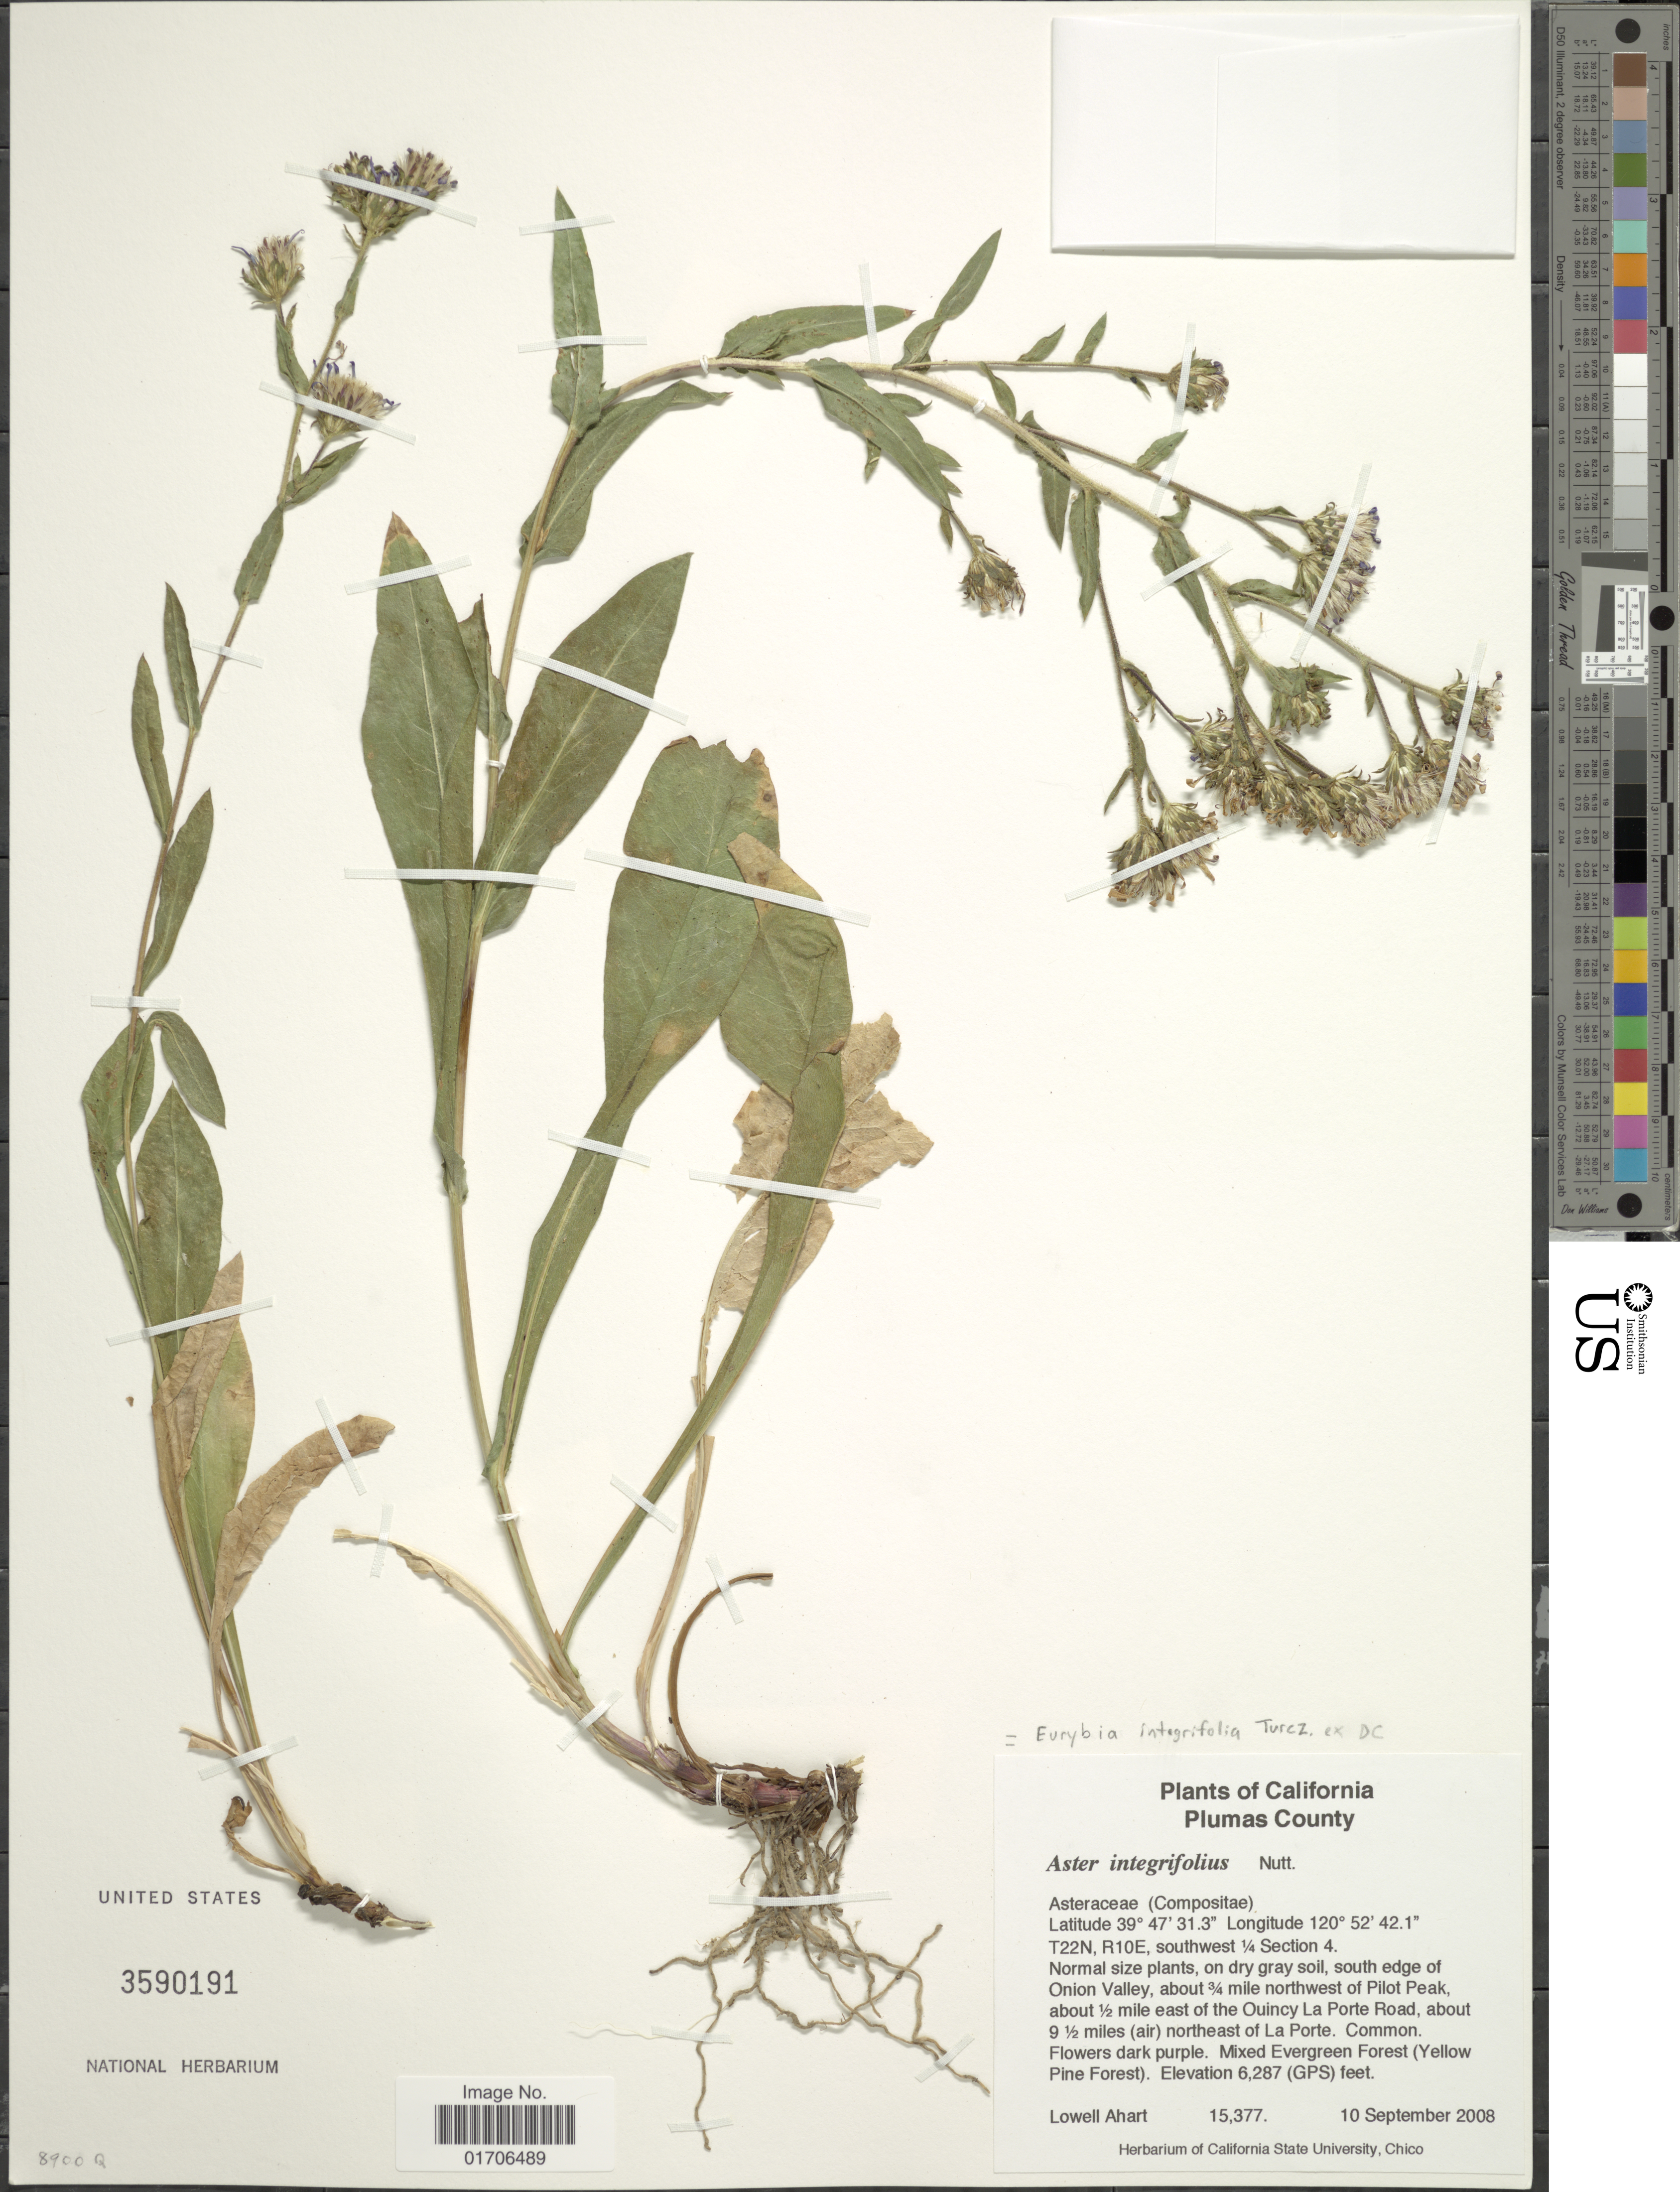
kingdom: Plantae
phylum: Tracheophyta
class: Magnoliopsida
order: Asterales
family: Asteraceae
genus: Eurybia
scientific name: Eurybia integrifolia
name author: (Nutt.) G.L. Nesom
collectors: L. Ahart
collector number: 15377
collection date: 2008-09-10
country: United States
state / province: California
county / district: Plumas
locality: Plumas County. T22N, R10E, southwest ¼ Section 4. South edge of Onion Valley, about ¾ mile northwest of Pilot Peak, about ½ mile east of the Ouincy La Porte Road, about 9 ½ miles (air) northeast of La Porte.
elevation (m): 1916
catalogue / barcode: US 3590191